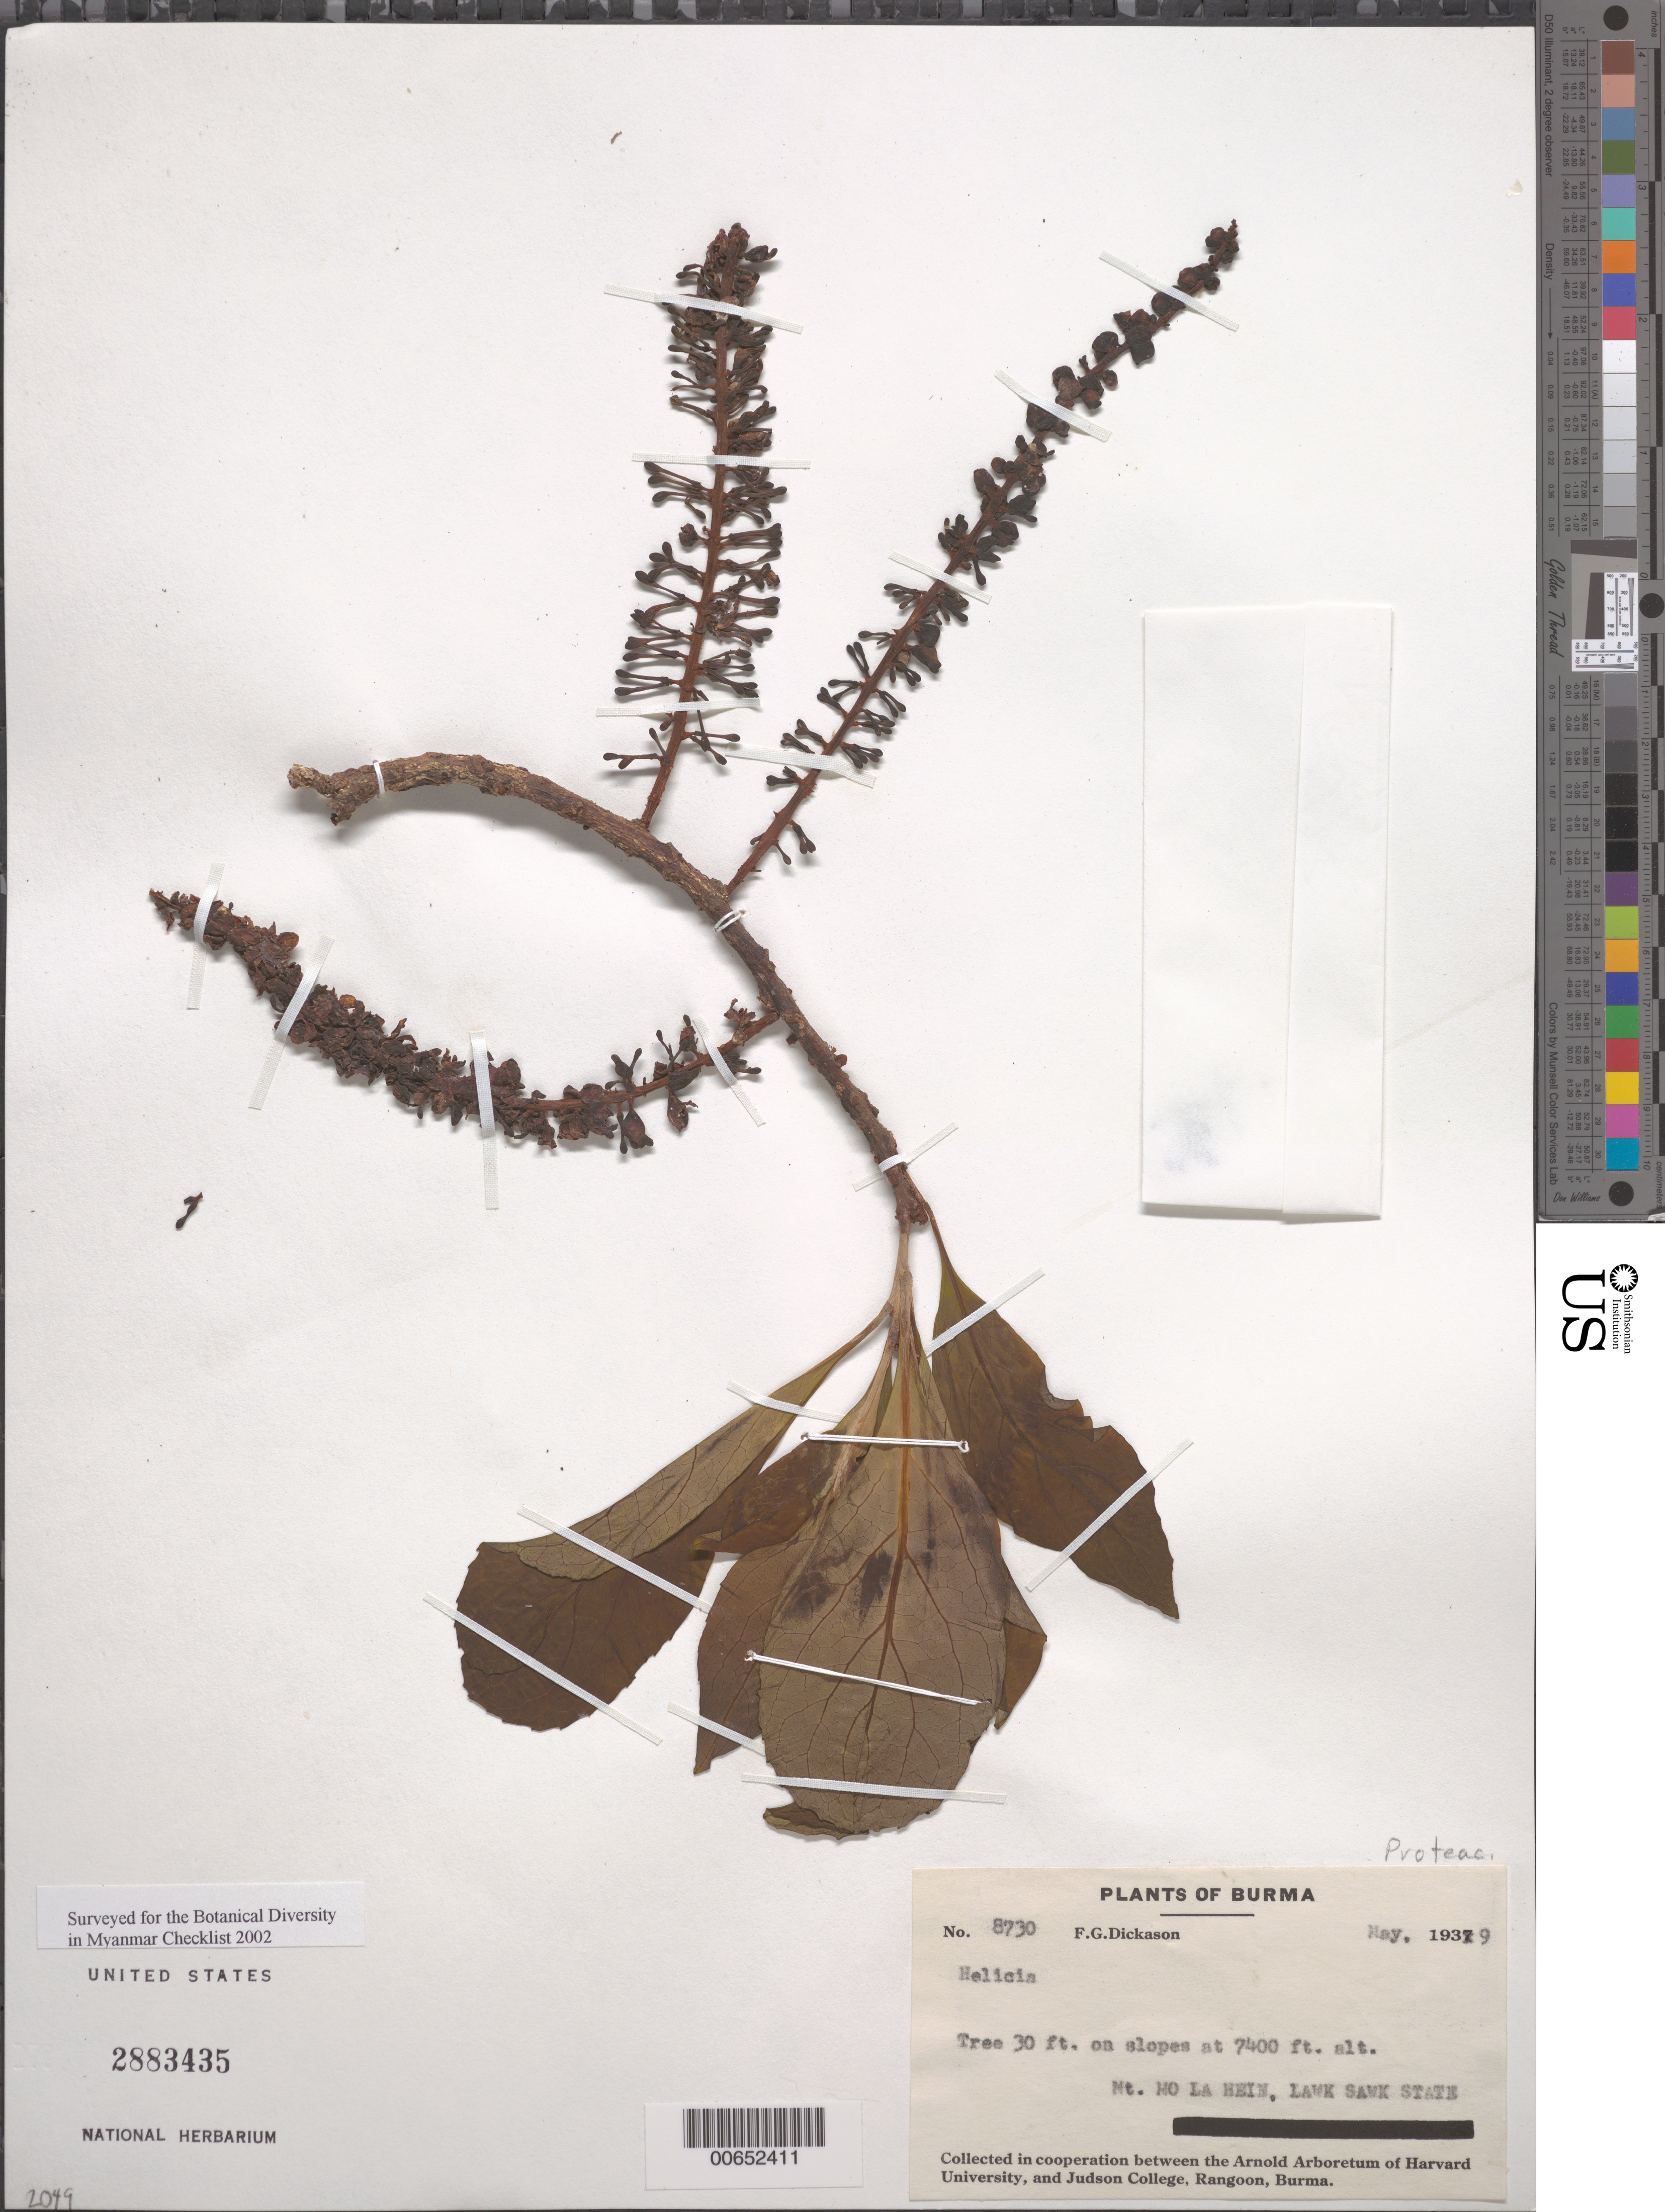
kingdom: Plantae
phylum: Tracheophyta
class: Magnoliopsida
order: Proteales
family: Proteaceae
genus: Helicia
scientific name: Helicia sp.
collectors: F. Dickason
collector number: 8730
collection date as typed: May 1939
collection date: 1939-05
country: Myanmar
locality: Mt. Mo La Hein, Lawk Sawk State.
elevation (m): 2256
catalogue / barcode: US 2883435